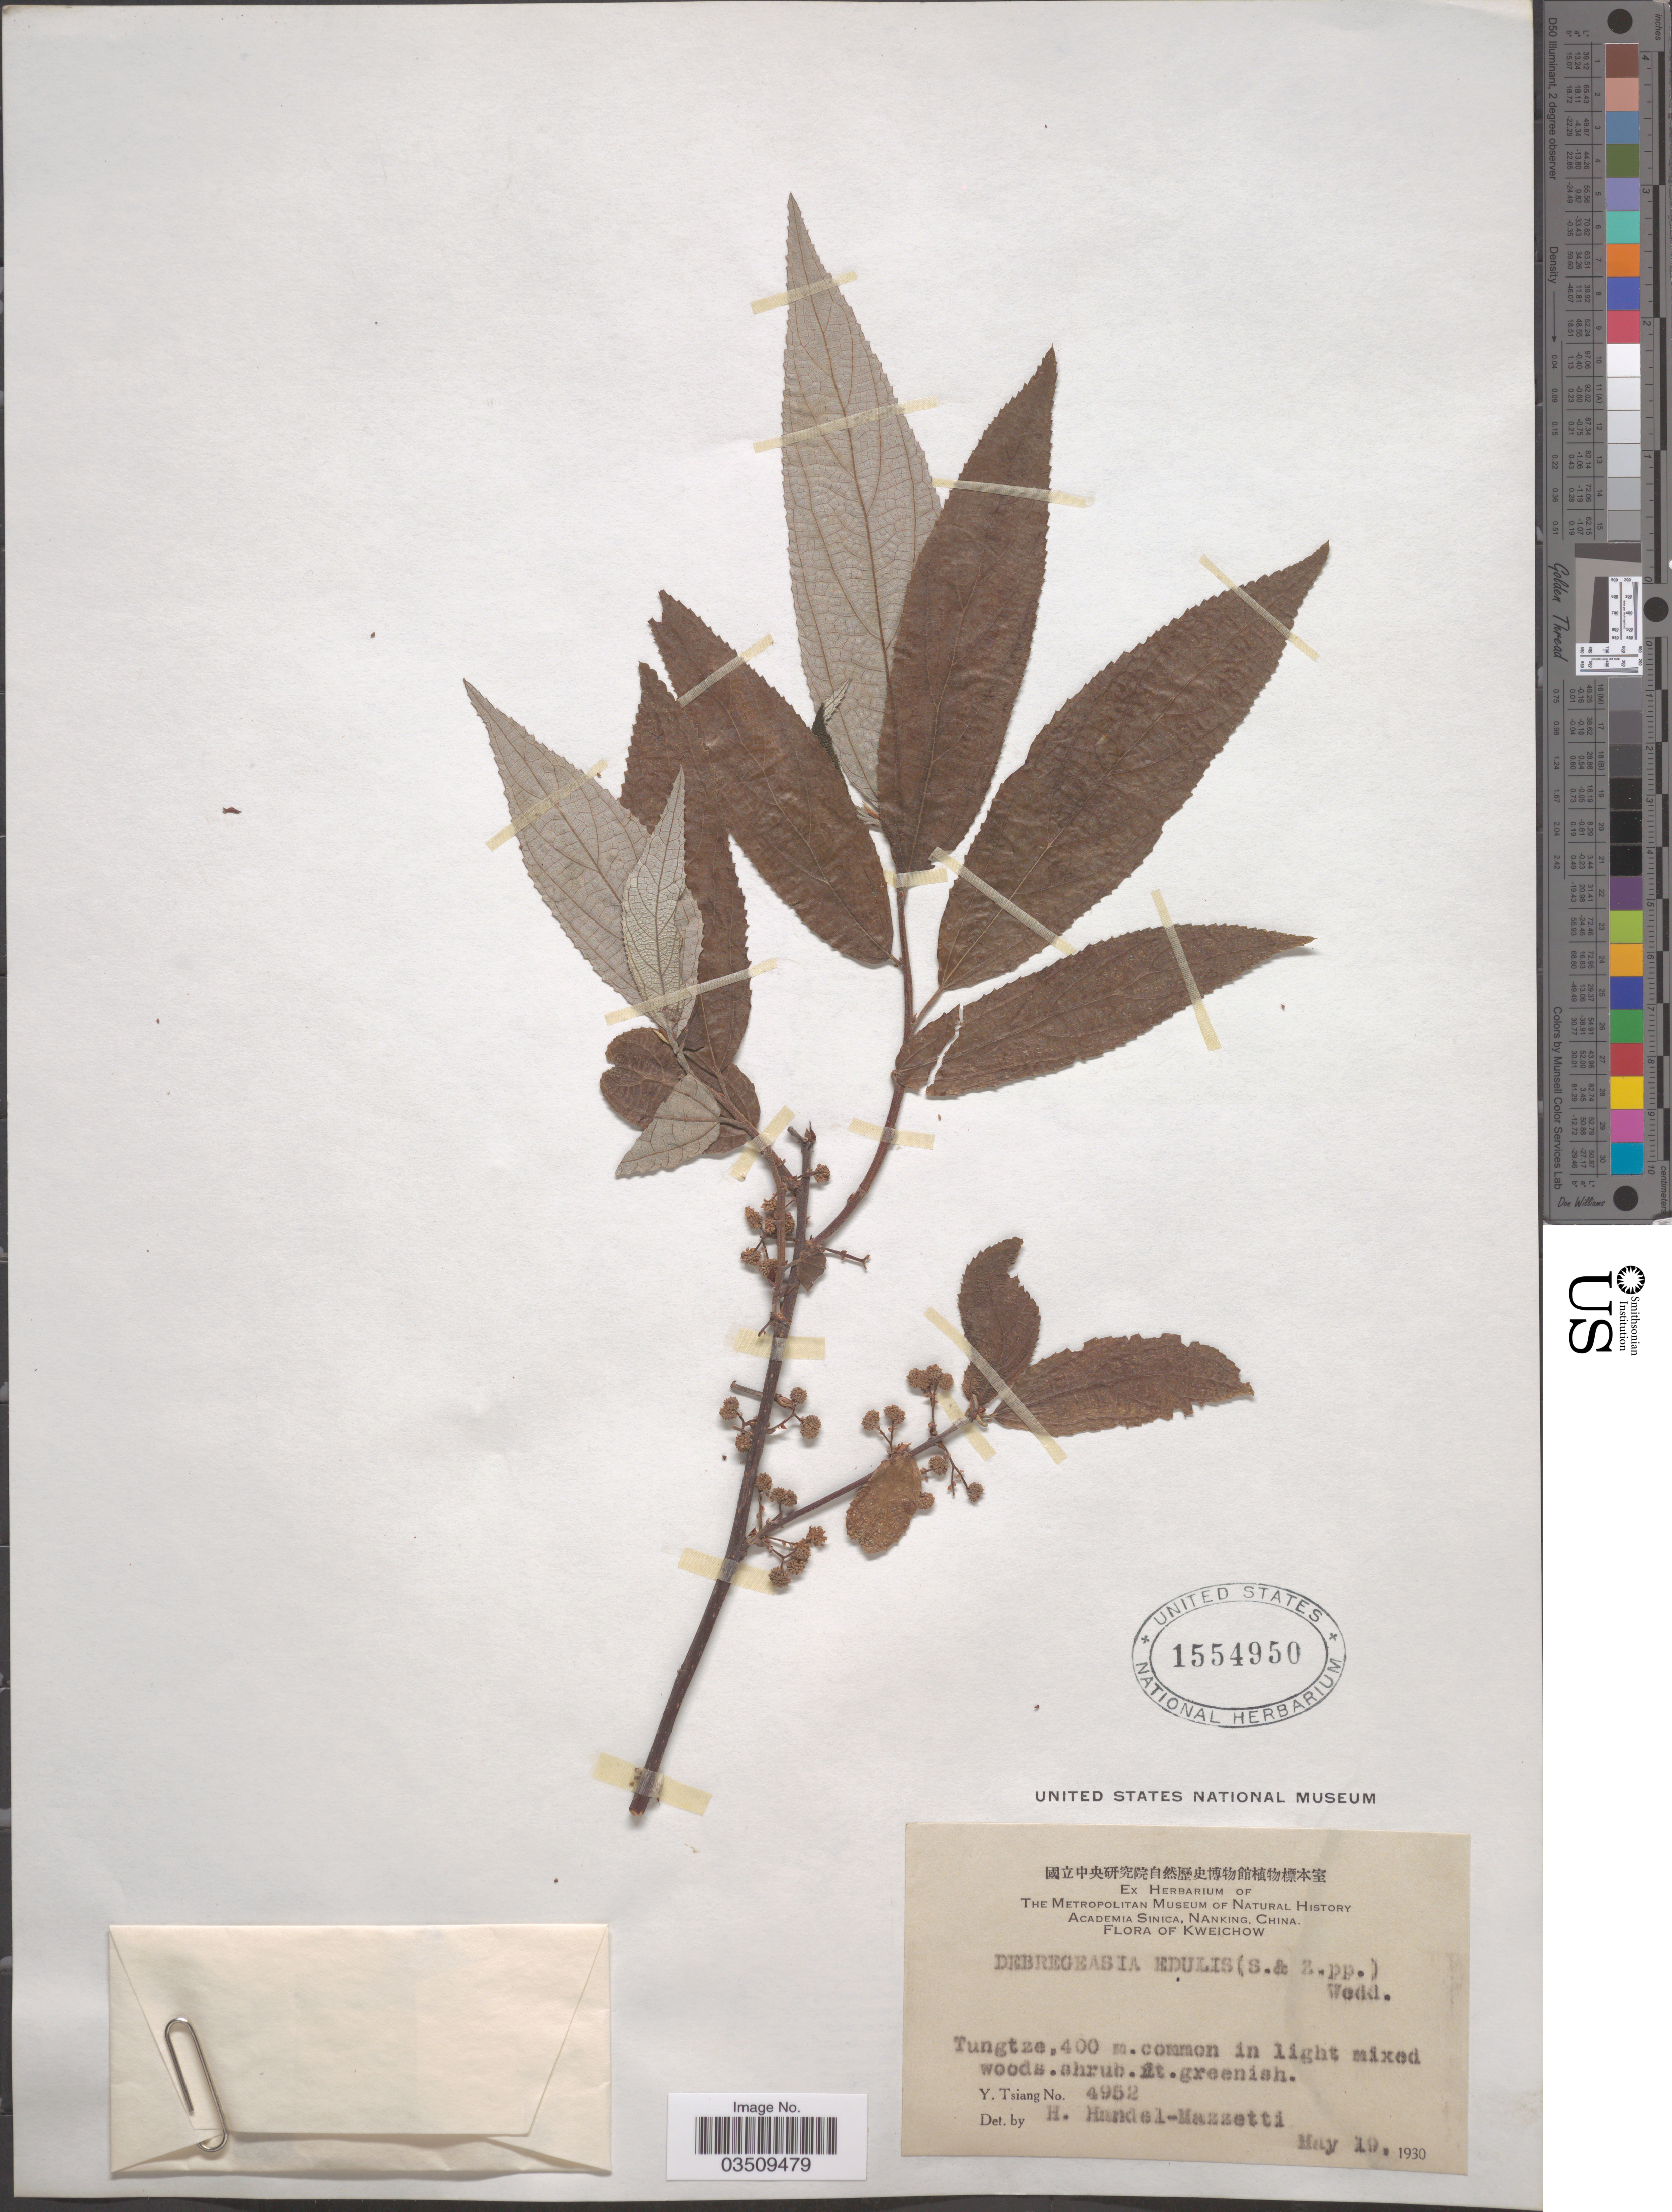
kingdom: Plantae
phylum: Tracheophyta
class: Magnoliopsida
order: Rosales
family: Urticaceae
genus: Debregeasia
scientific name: Debregeasia edulis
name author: (Siebold & Zucc.) Wedd.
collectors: Y. Tsiang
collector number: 4952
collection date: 1930-05-19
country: China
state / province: Guizhou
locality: Kweichow. Tungtze.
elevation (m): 400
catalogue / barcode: US 1554950